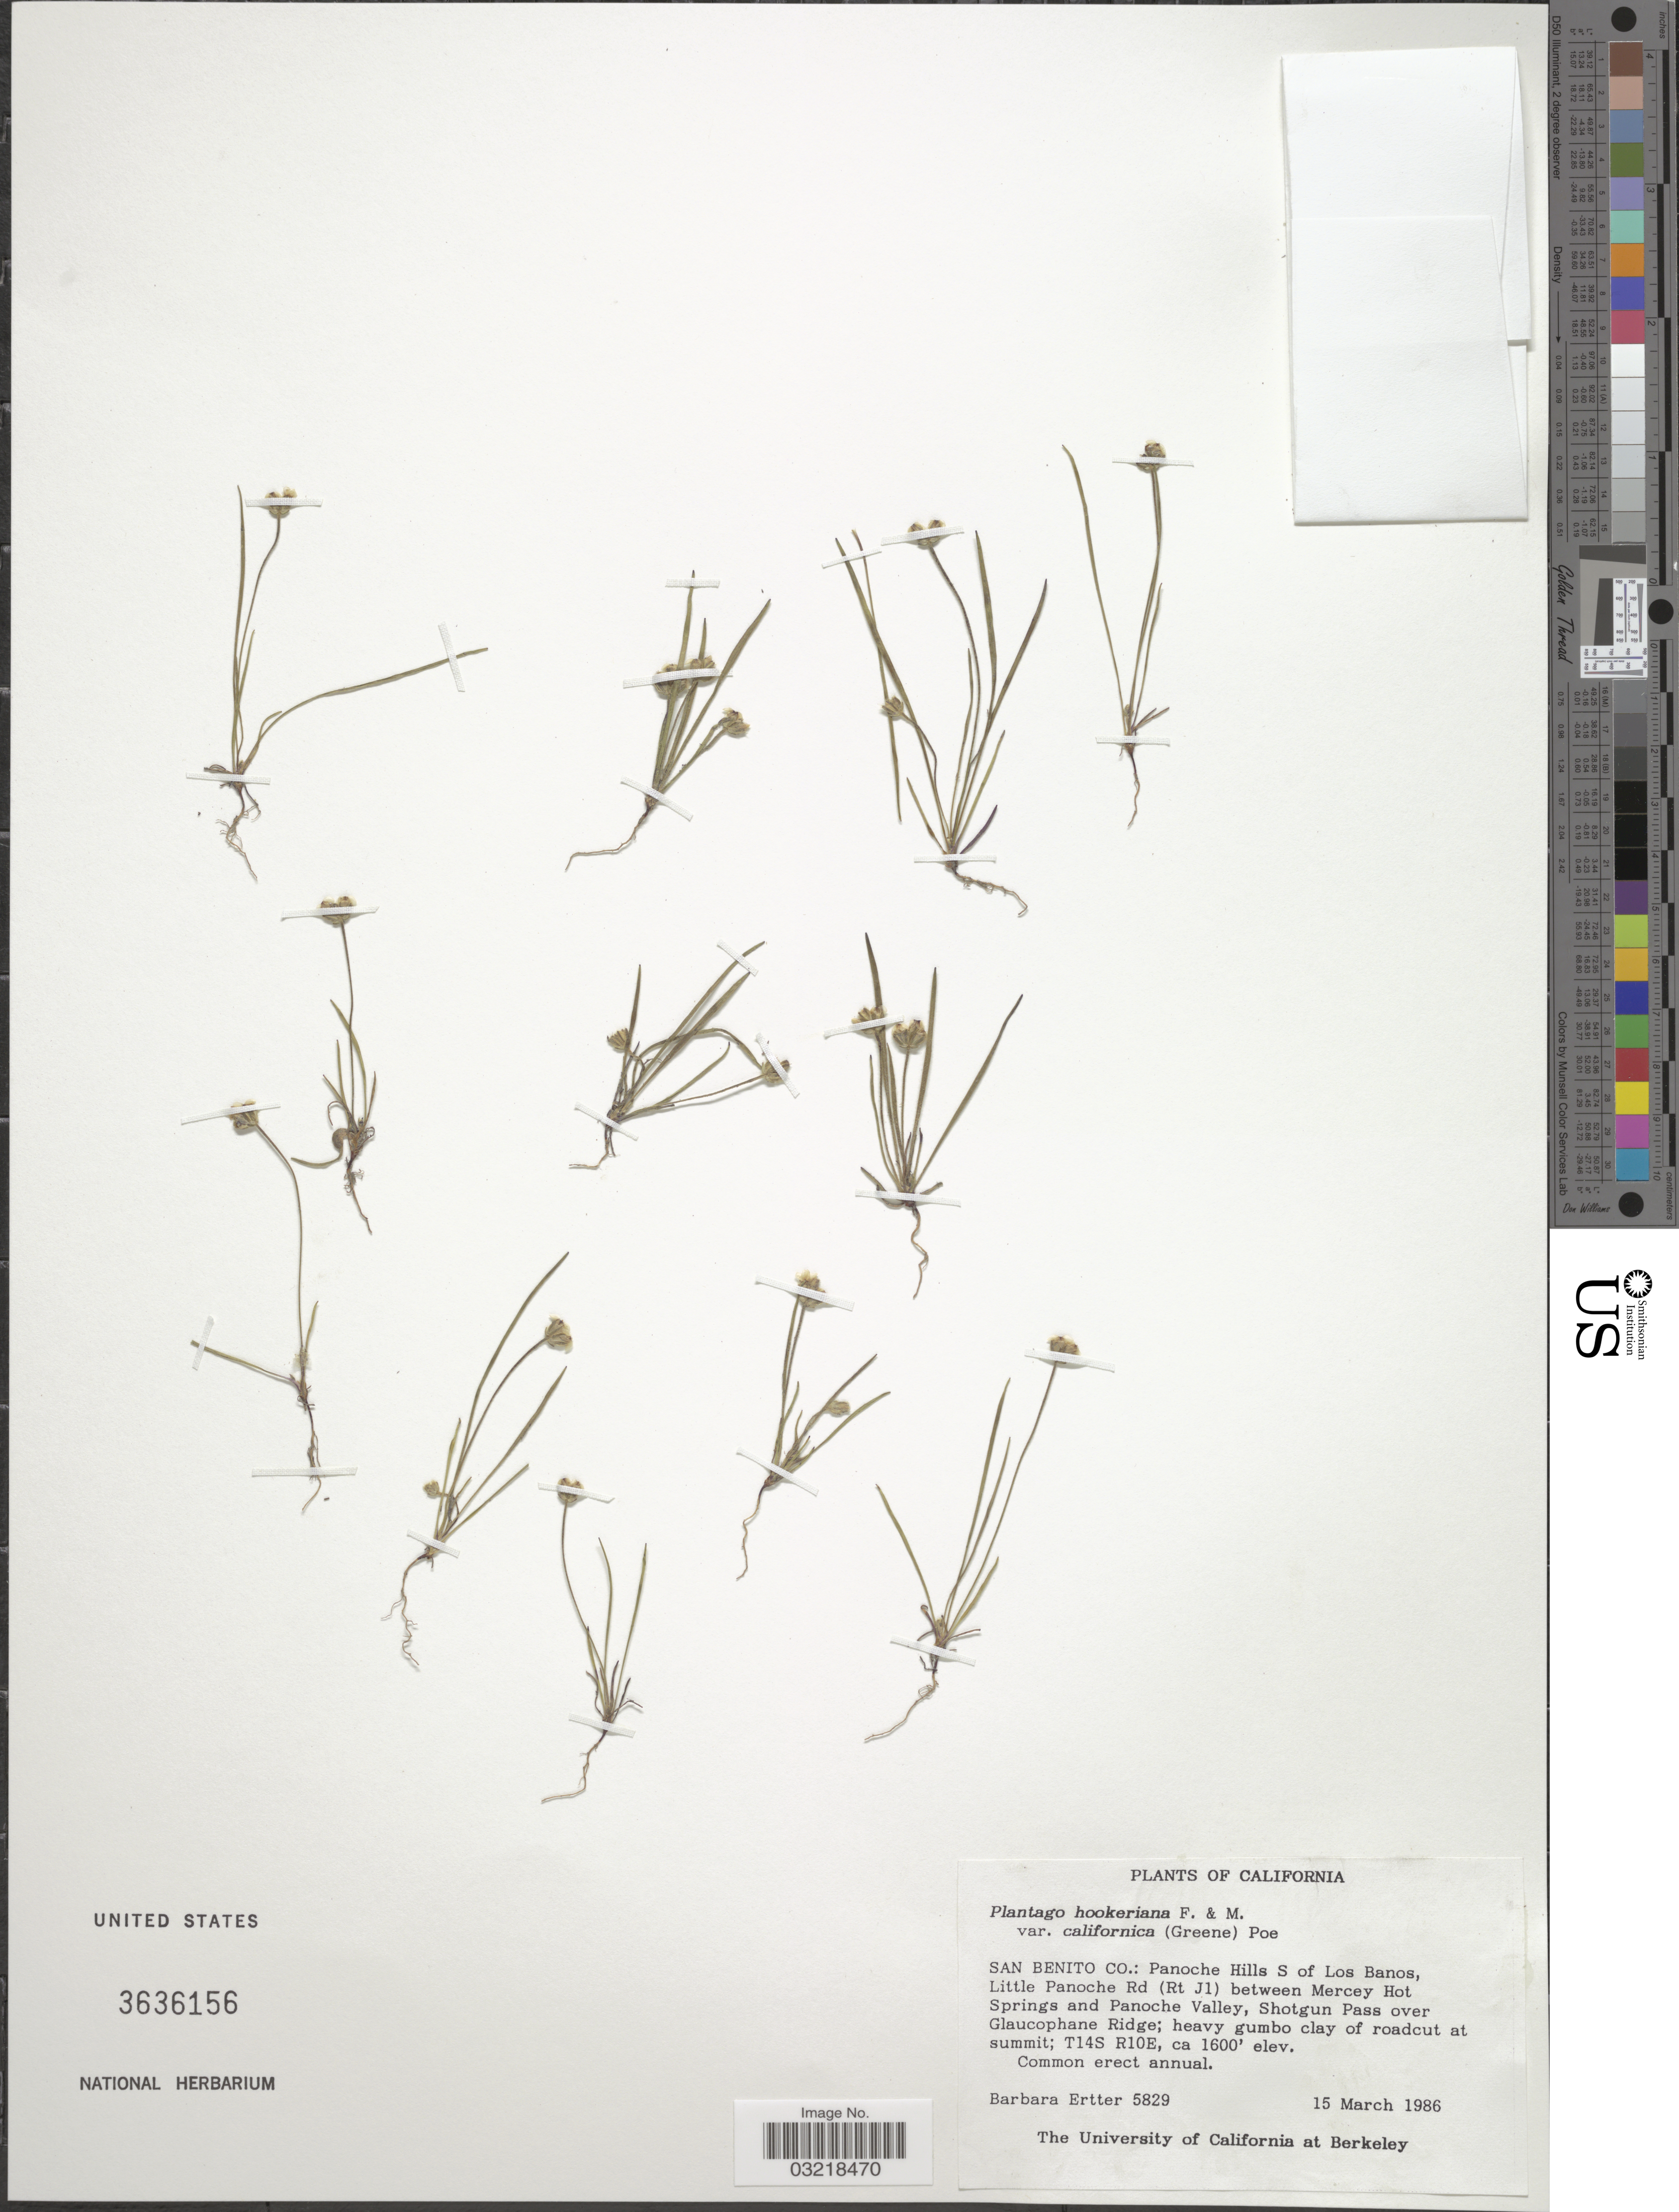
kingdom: Plantae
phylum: Tracheophyta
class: Magnoliopsida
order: Lamiales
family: Plantaginaceae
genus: Plantago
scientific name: Plantago hookeriana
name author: Fisch. & C.A. Mey.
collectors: B. Ertter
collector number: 5829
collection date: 1986-03-15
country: United States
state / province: California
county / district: San Benito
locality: San Benito Co.: Panoche Hills S of Los Banos, Little Panoche Rd (Rt J1) between Mercey Hot Springs and Panoche Valley, Shotgun Pass over Glaucophane Ridge; T14S R10E.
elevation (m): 488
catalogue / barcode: US 3636156